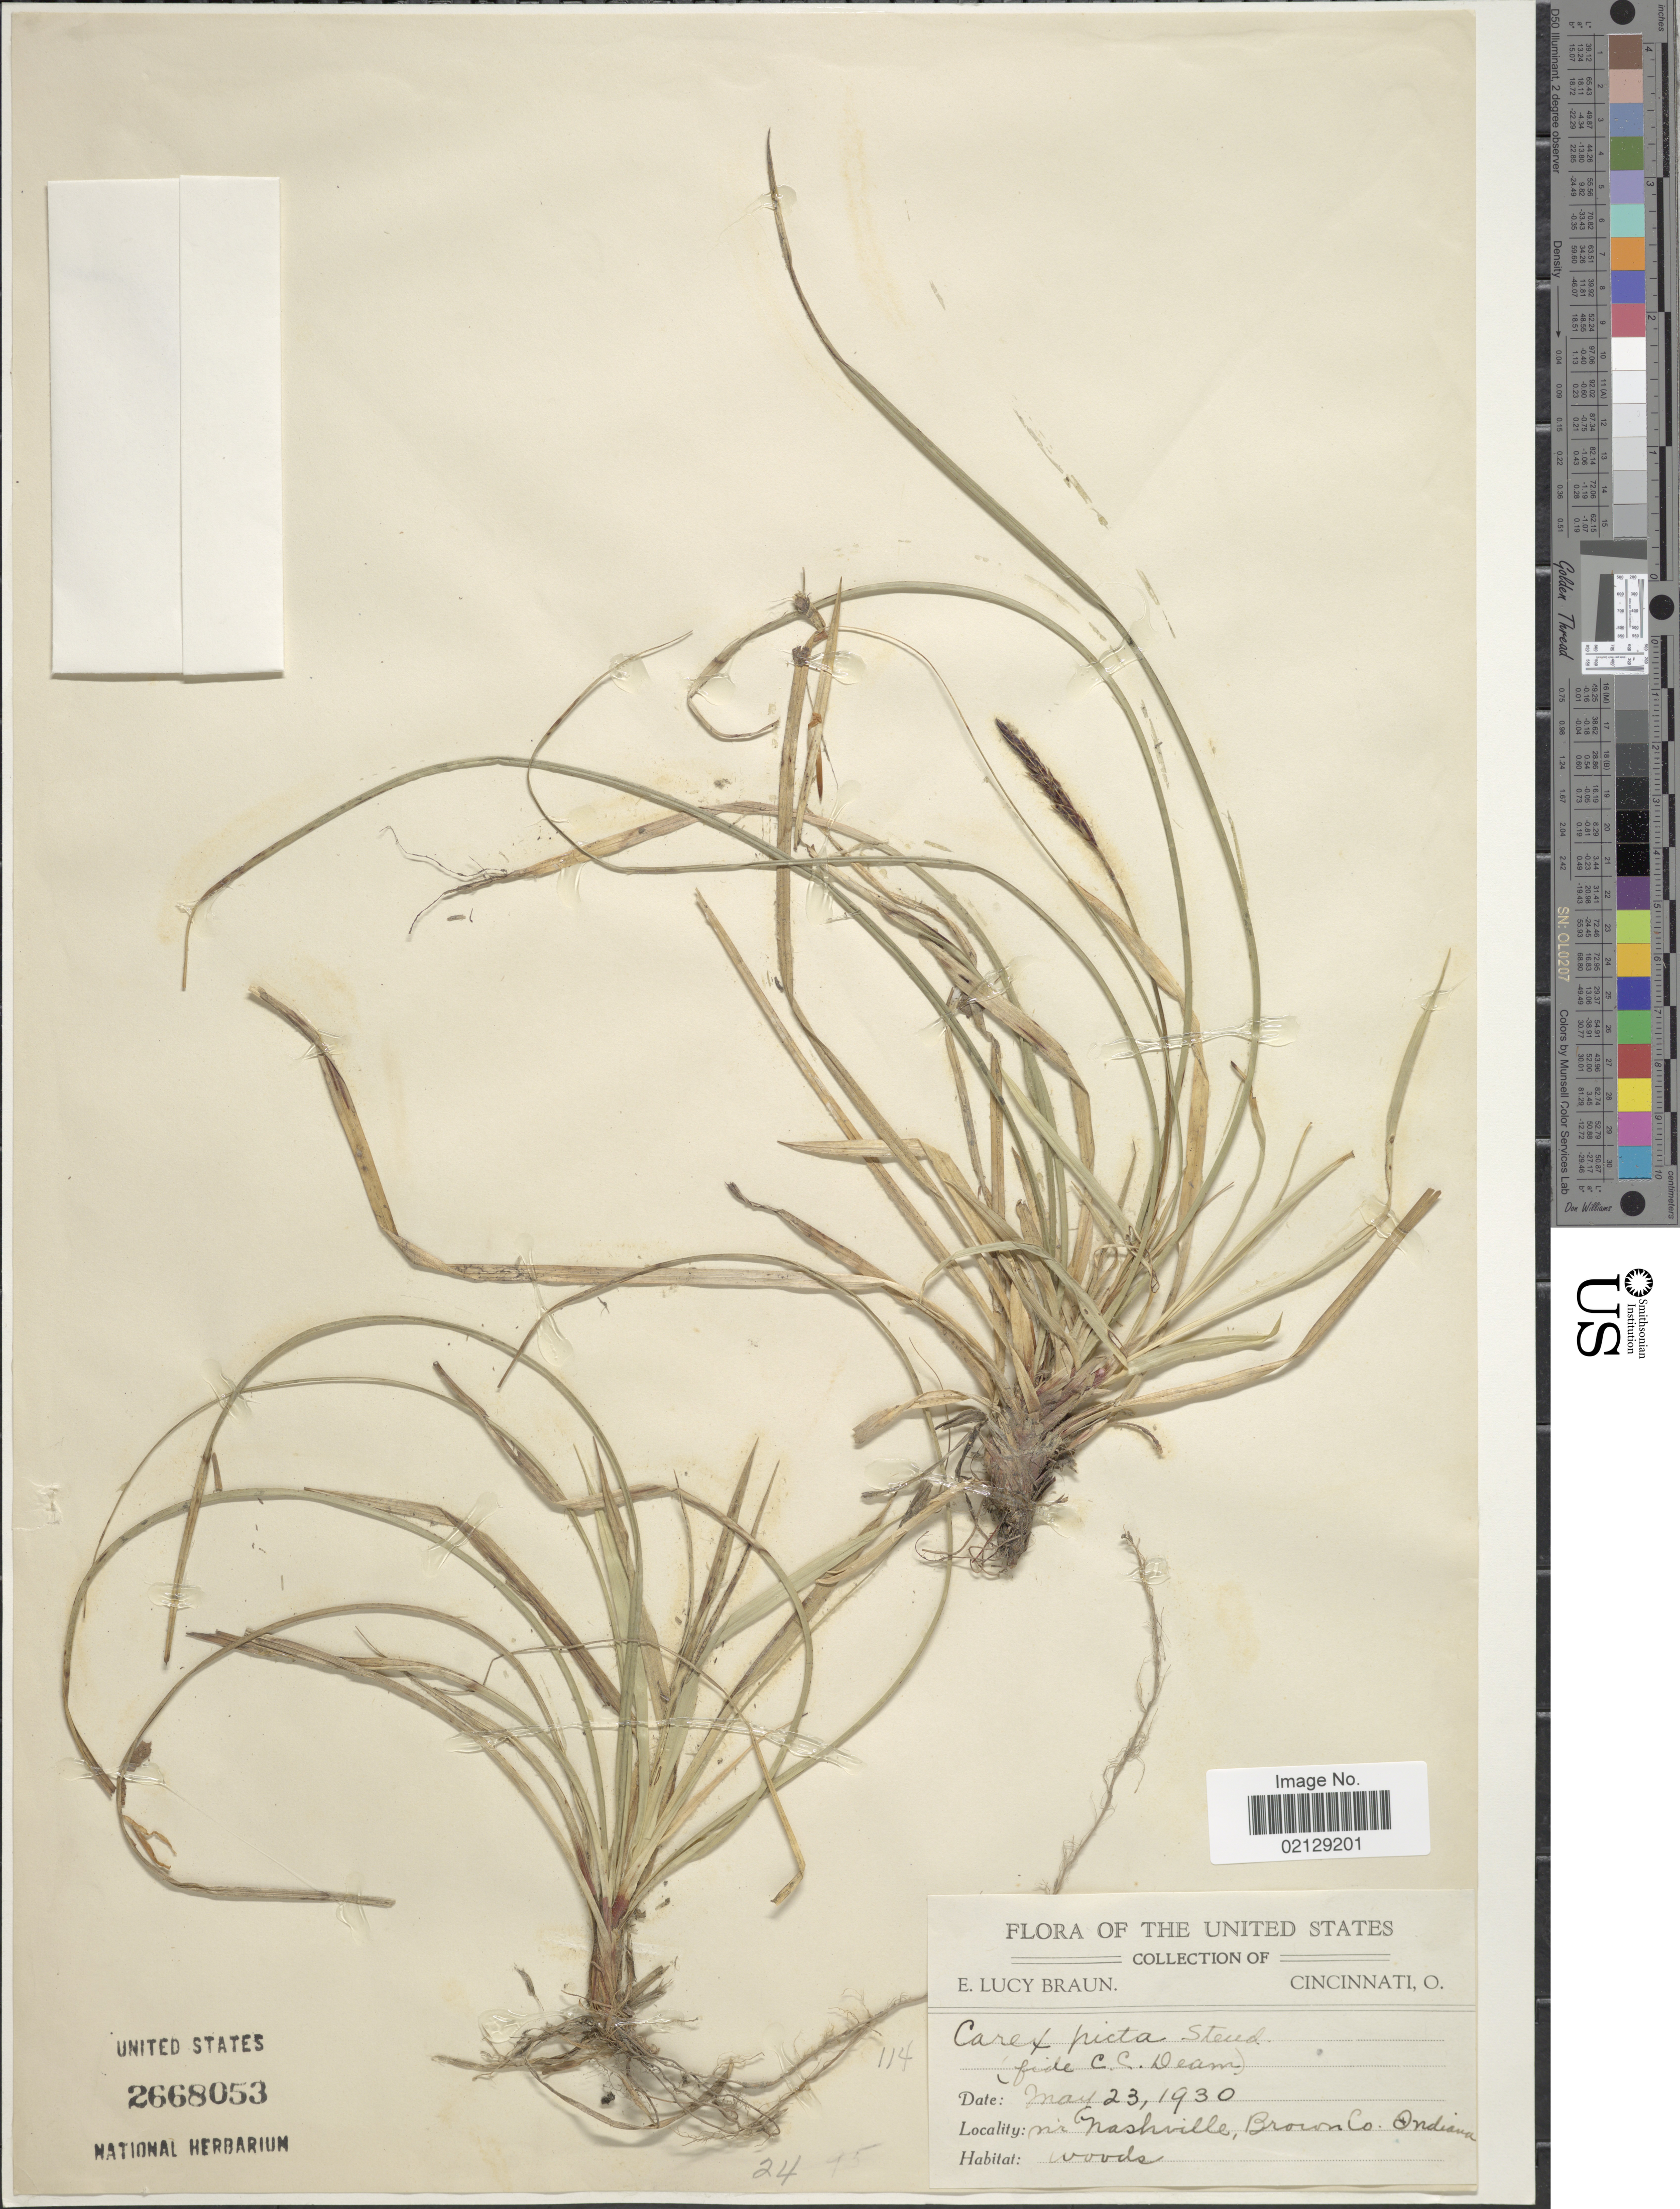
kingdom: Plantae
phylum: Tracheophyta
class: Liliopsida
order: Poales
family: Cyperaceae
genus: Carex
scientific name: Carex picta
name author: Steud.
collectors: E. L. Braun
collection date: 1930-05-23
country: United States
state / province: Indiana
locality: Near Nashville, Brown Co., Indiana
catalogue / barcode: US 2668053